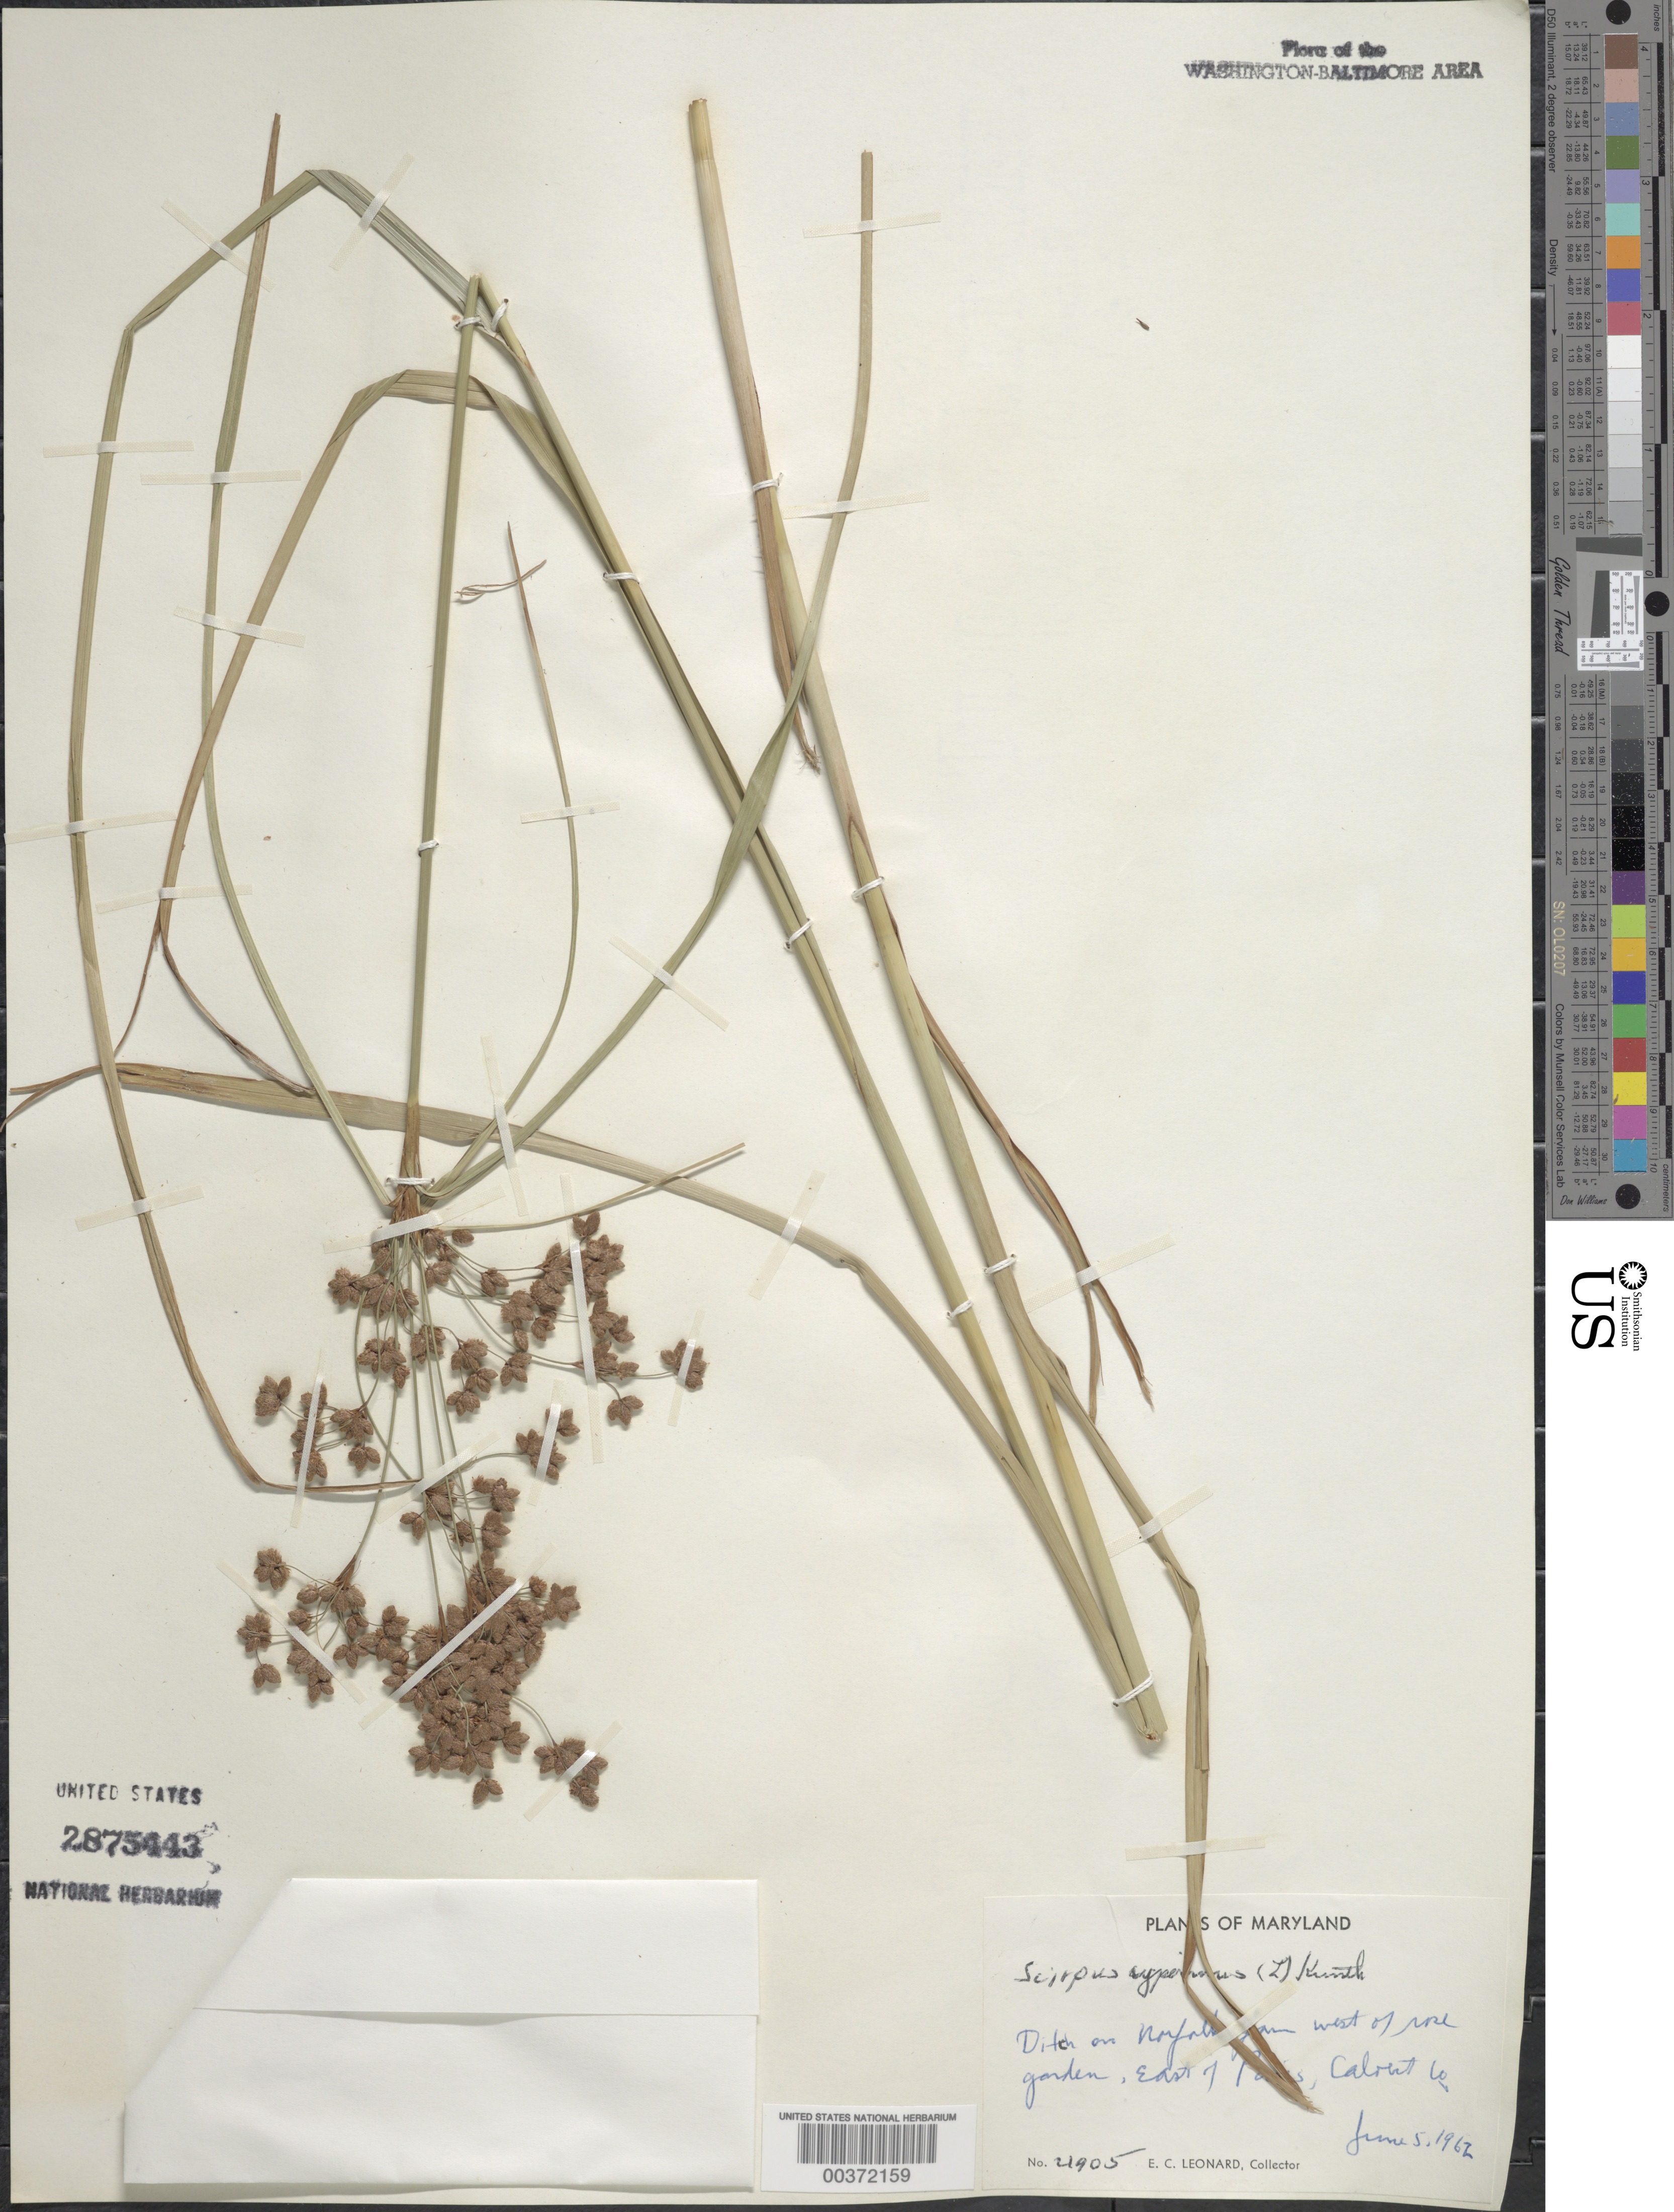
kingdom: Plantae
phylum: Tracheophyta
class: Liliopsida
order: Poales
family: Cyperaceae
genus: Scirpus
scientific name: Scirpus cyperinus (L.) Kunth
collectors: E. C. Leonard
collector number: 21905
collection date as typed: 05 Jun 1962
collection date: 1962-06-05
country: United States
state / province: Maryland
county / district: Calvert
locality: East of Paris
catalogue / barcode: US 2875443